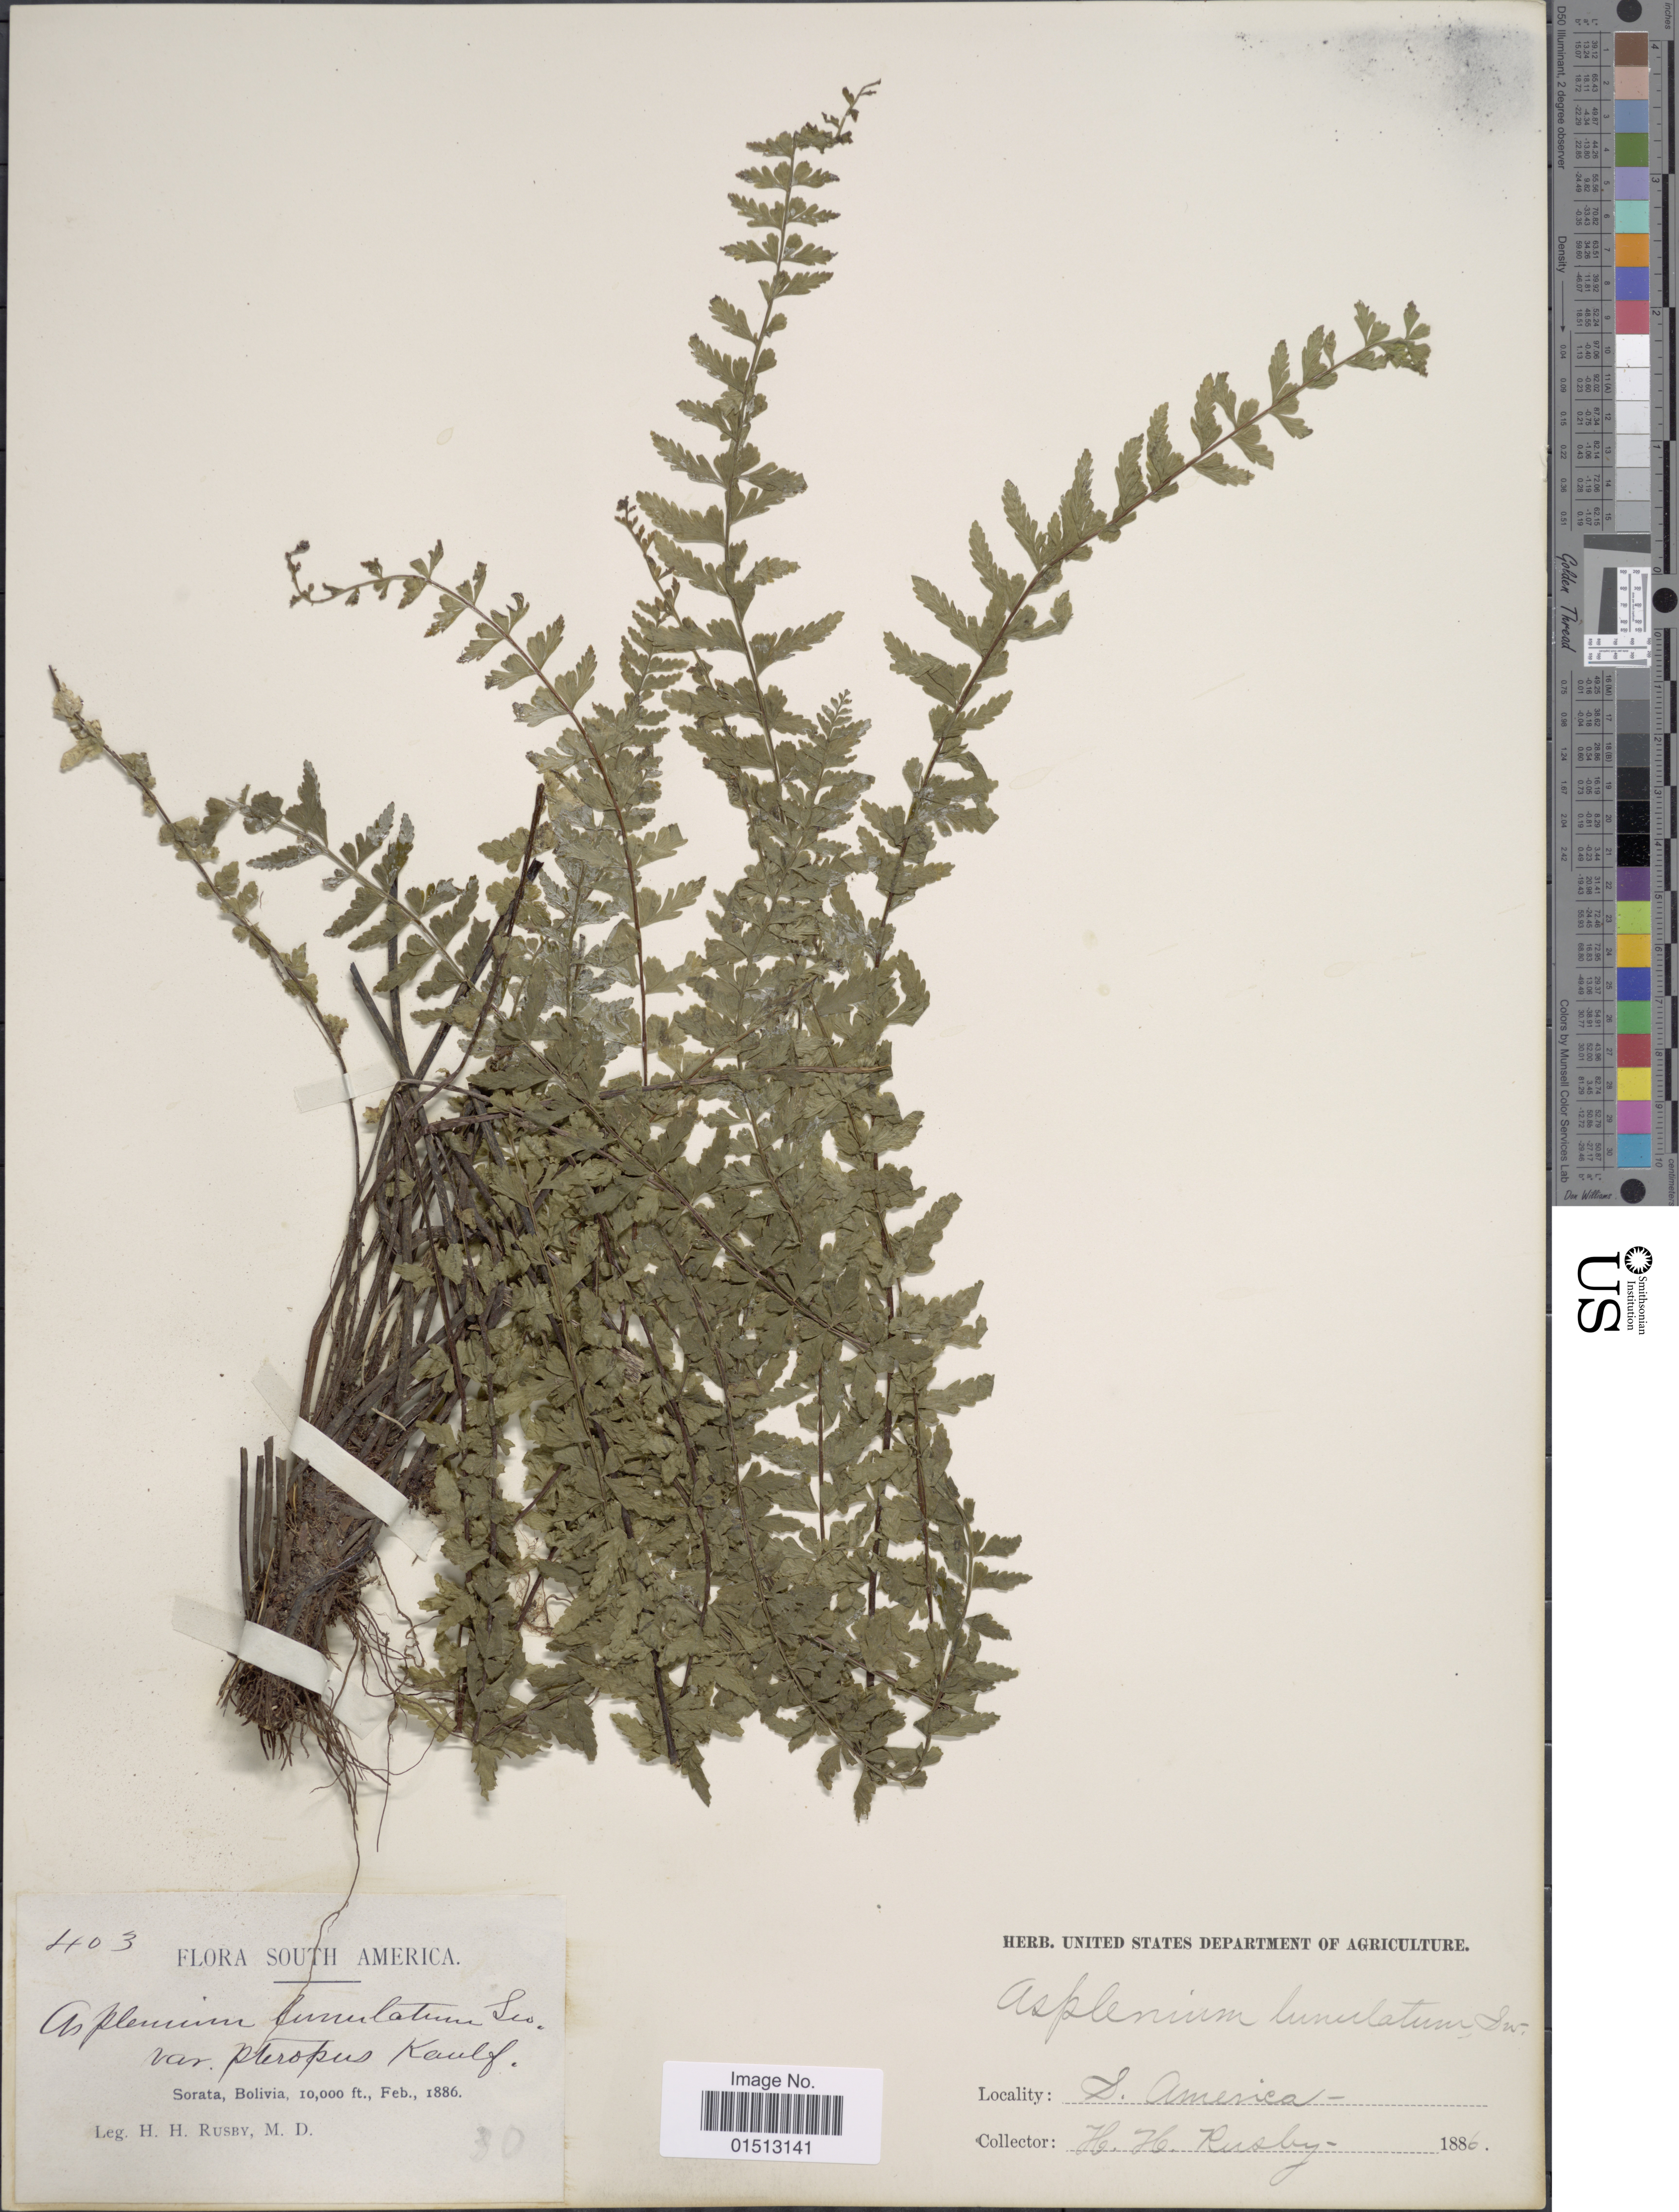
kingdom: Plantae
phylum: Tracheophyta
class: Polypodiopsida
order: Polypodiales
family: Aspleniaceae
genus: Asplenium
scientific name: Asplenium sessilifolium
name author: Desv.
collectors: H. H. Rusby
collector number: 403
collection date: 1886-02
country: Bolivia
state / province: La Páz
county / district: Larecaja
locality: Sorata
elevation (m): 3048